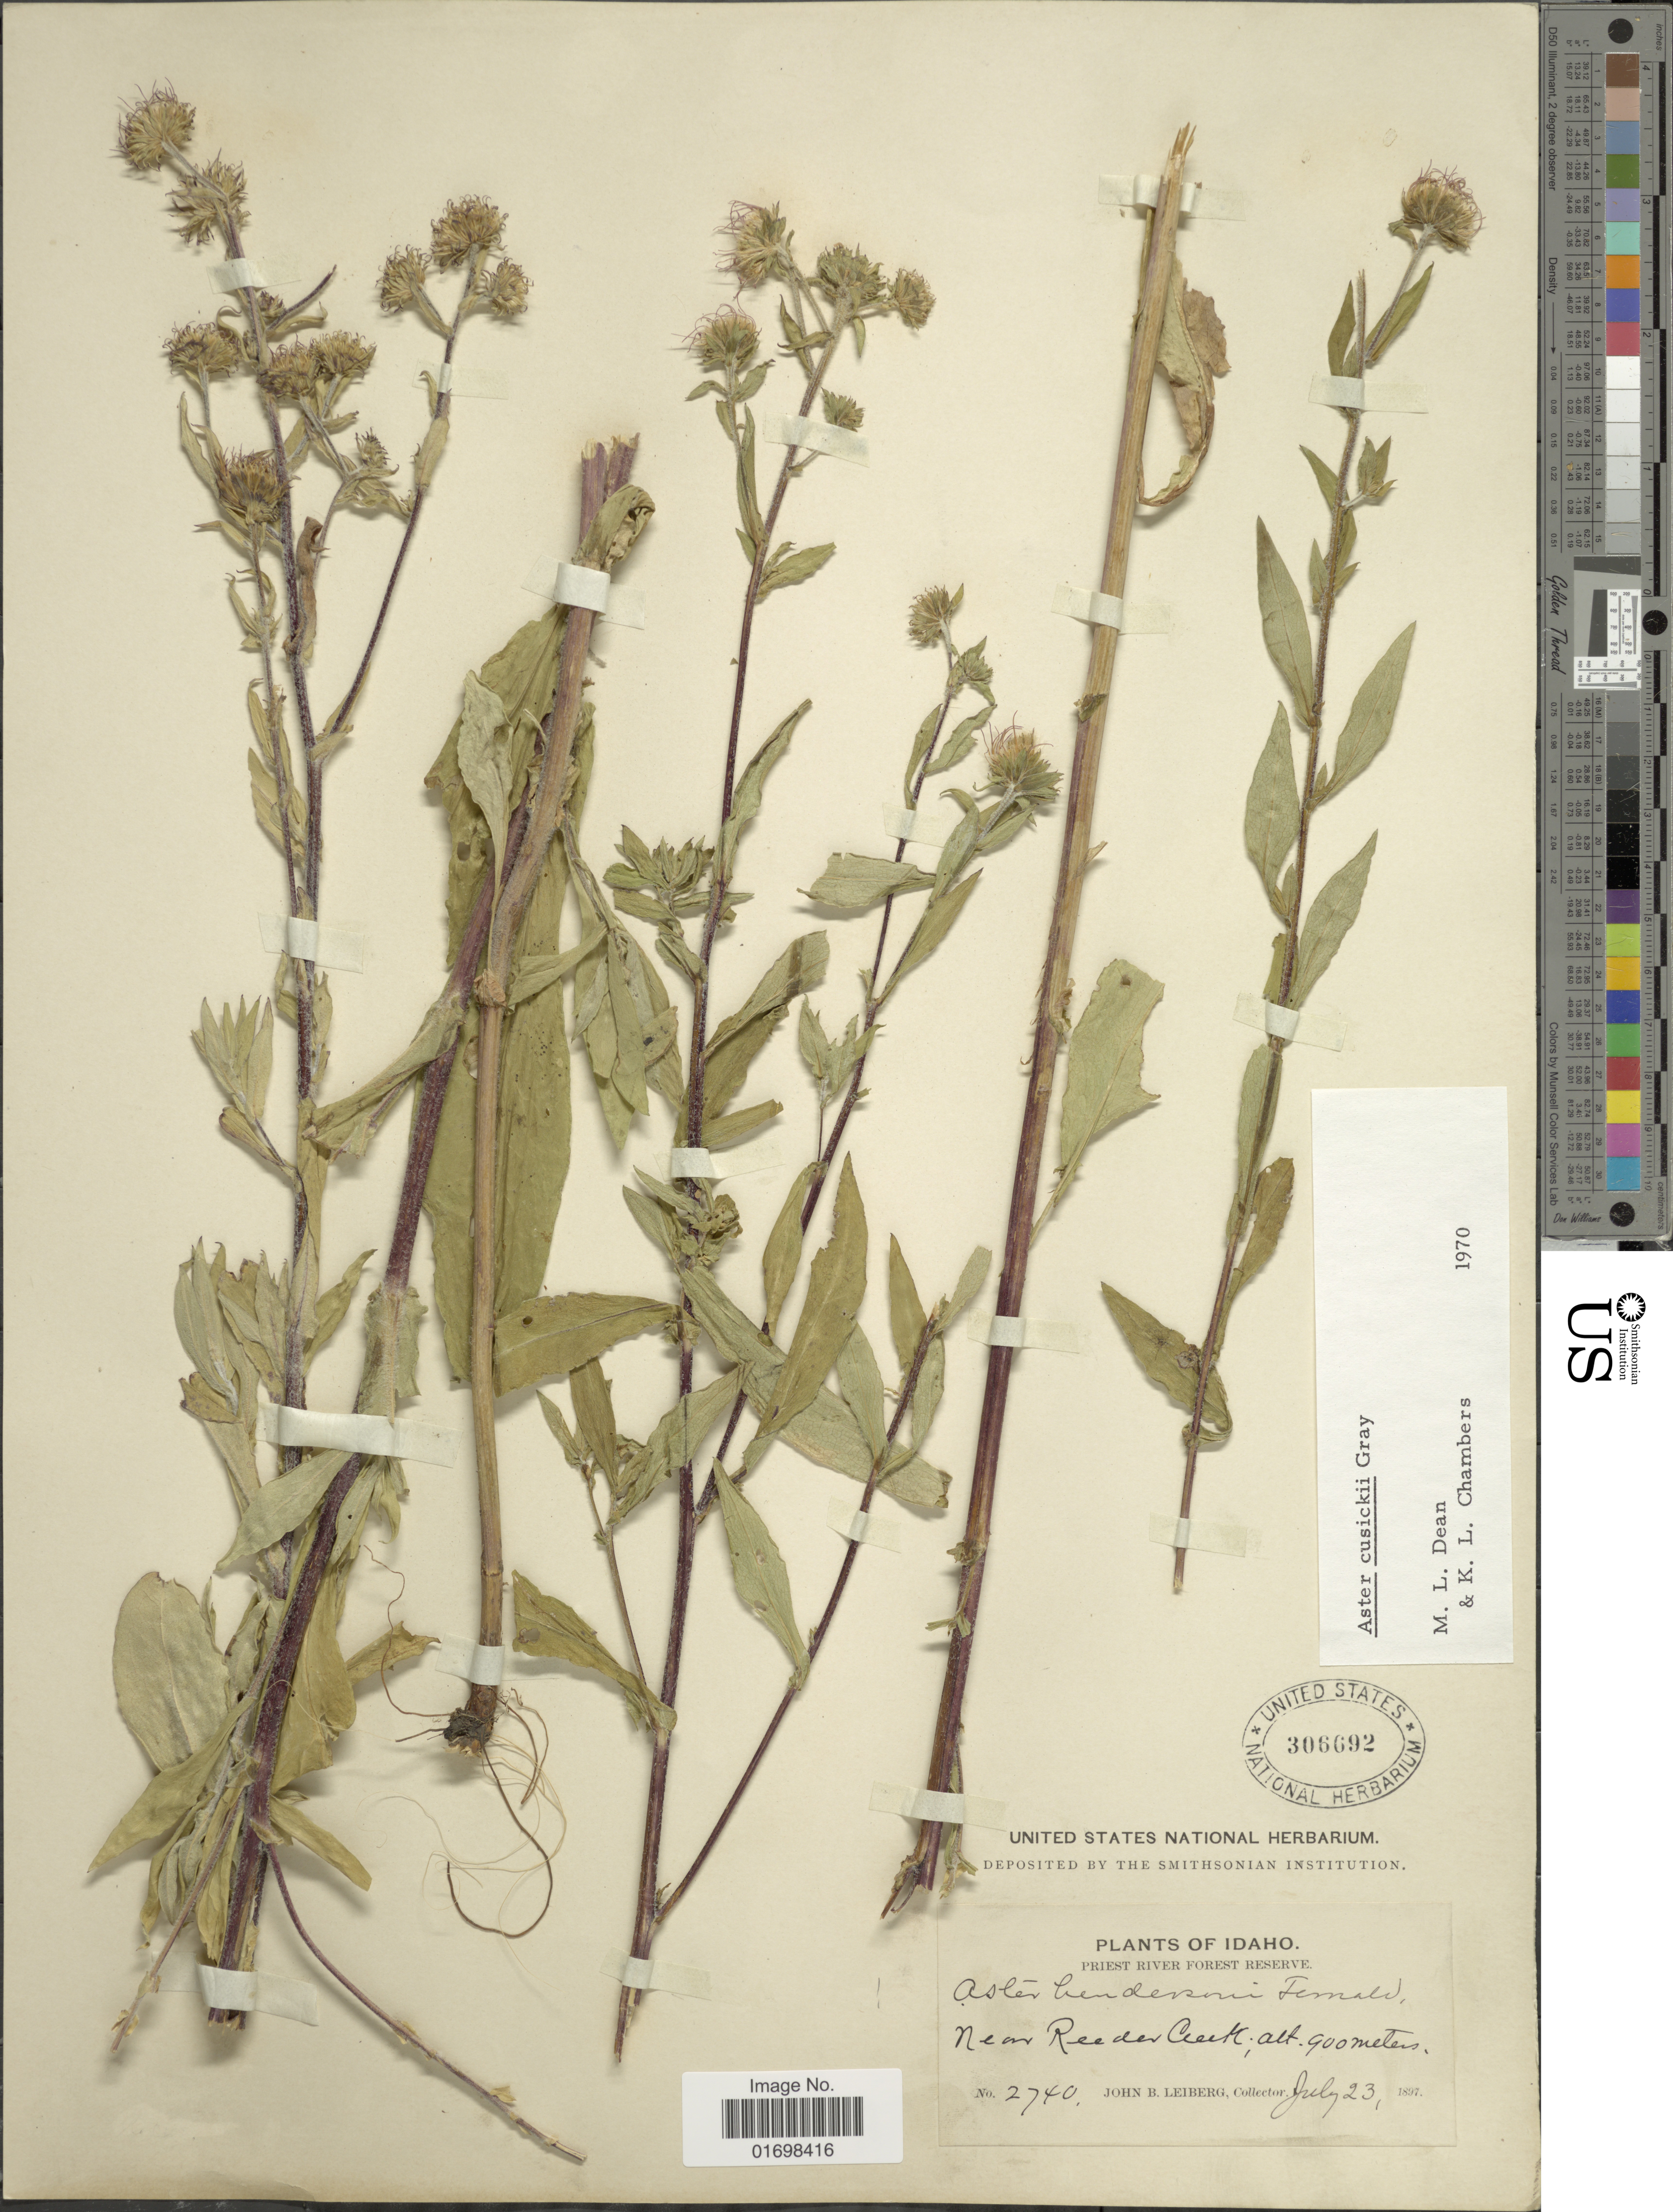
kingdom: Plantae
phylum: Tracheophyta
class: Magnoliopsida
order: Asterales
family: Asteraceae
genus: Symphyotrichum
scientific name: Symphyotrichum cusickii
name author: (A. Gray) G.L. Nesom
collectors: J. B. Leiberg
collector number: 2740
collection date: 1897-07-23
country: United States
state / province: Idaho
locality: Near reeder Creek.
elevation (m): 900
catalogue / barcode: US 306692